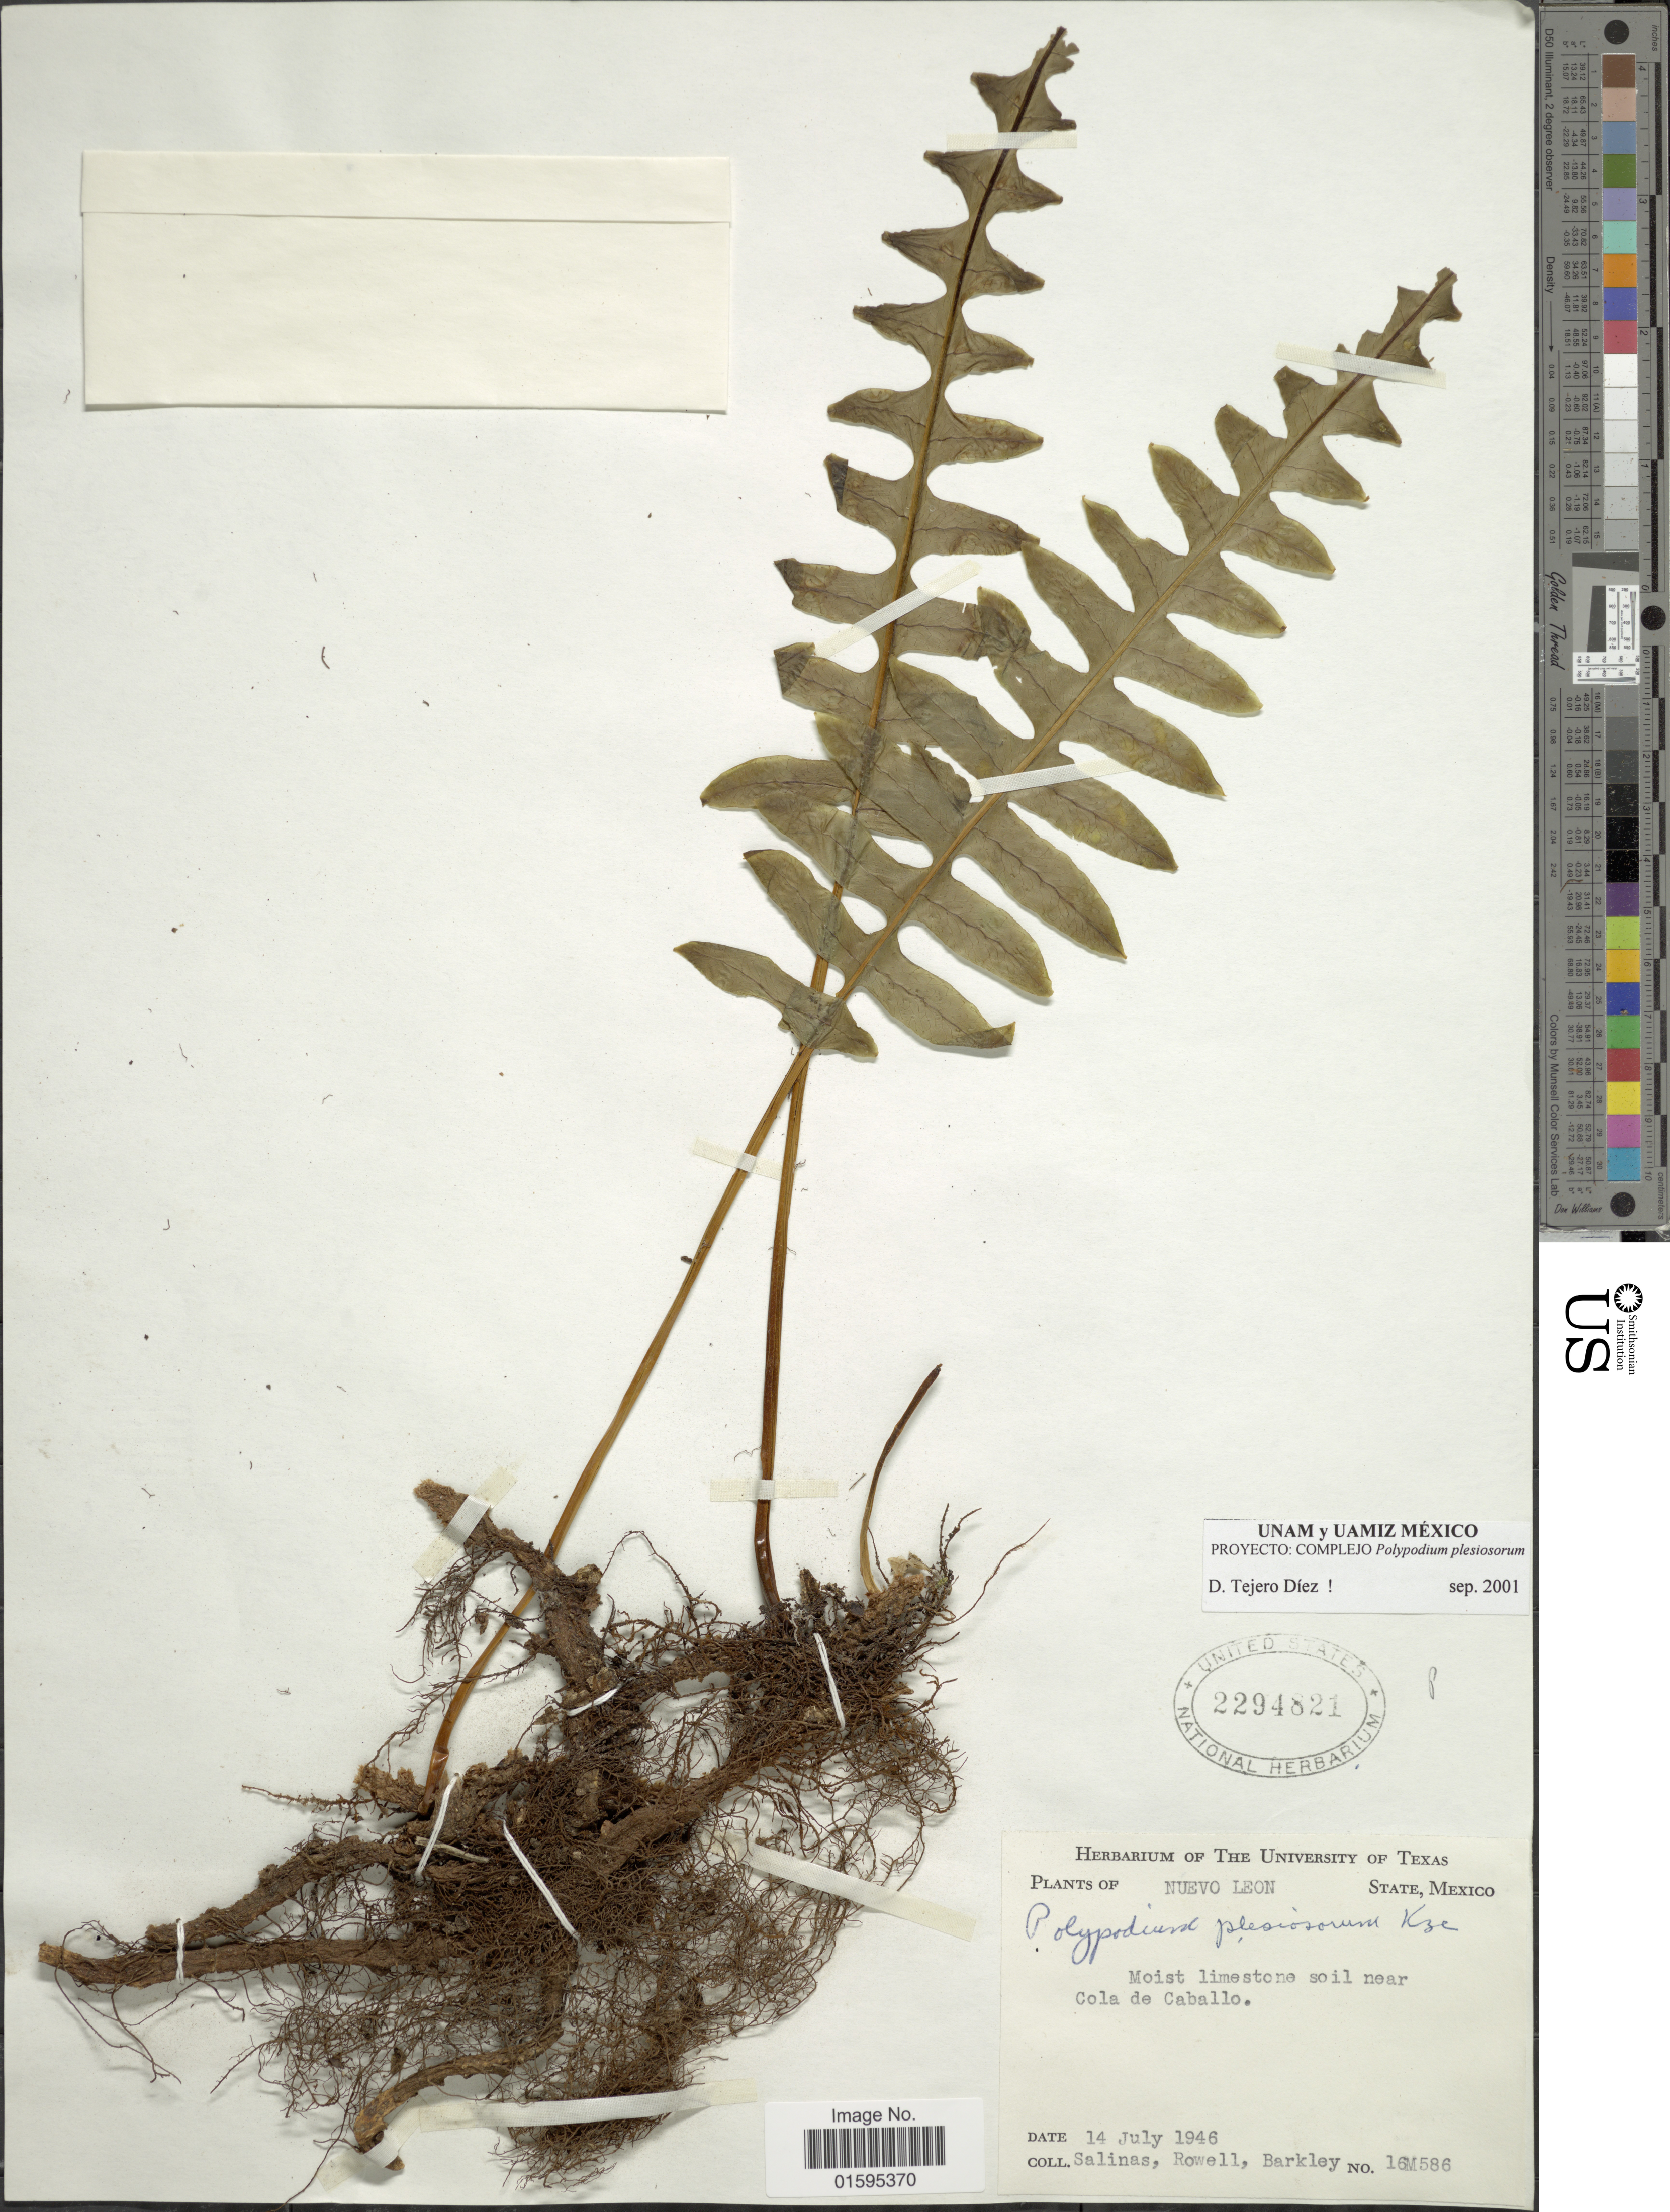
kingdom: Plantae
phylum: Tracheophyta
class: Polypodiopsida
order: Polypodiales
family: Polypodiaceae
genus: Polypodium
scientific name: Polypodium plesiosorum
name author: Kunze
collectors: M. Saldias, Rowell & -- Barkley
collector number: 16M586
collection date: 1946-07-14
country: Mexico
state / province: Nuevo León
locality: Moist limestone soil near Cola de Caballo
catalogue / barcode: US 2294821